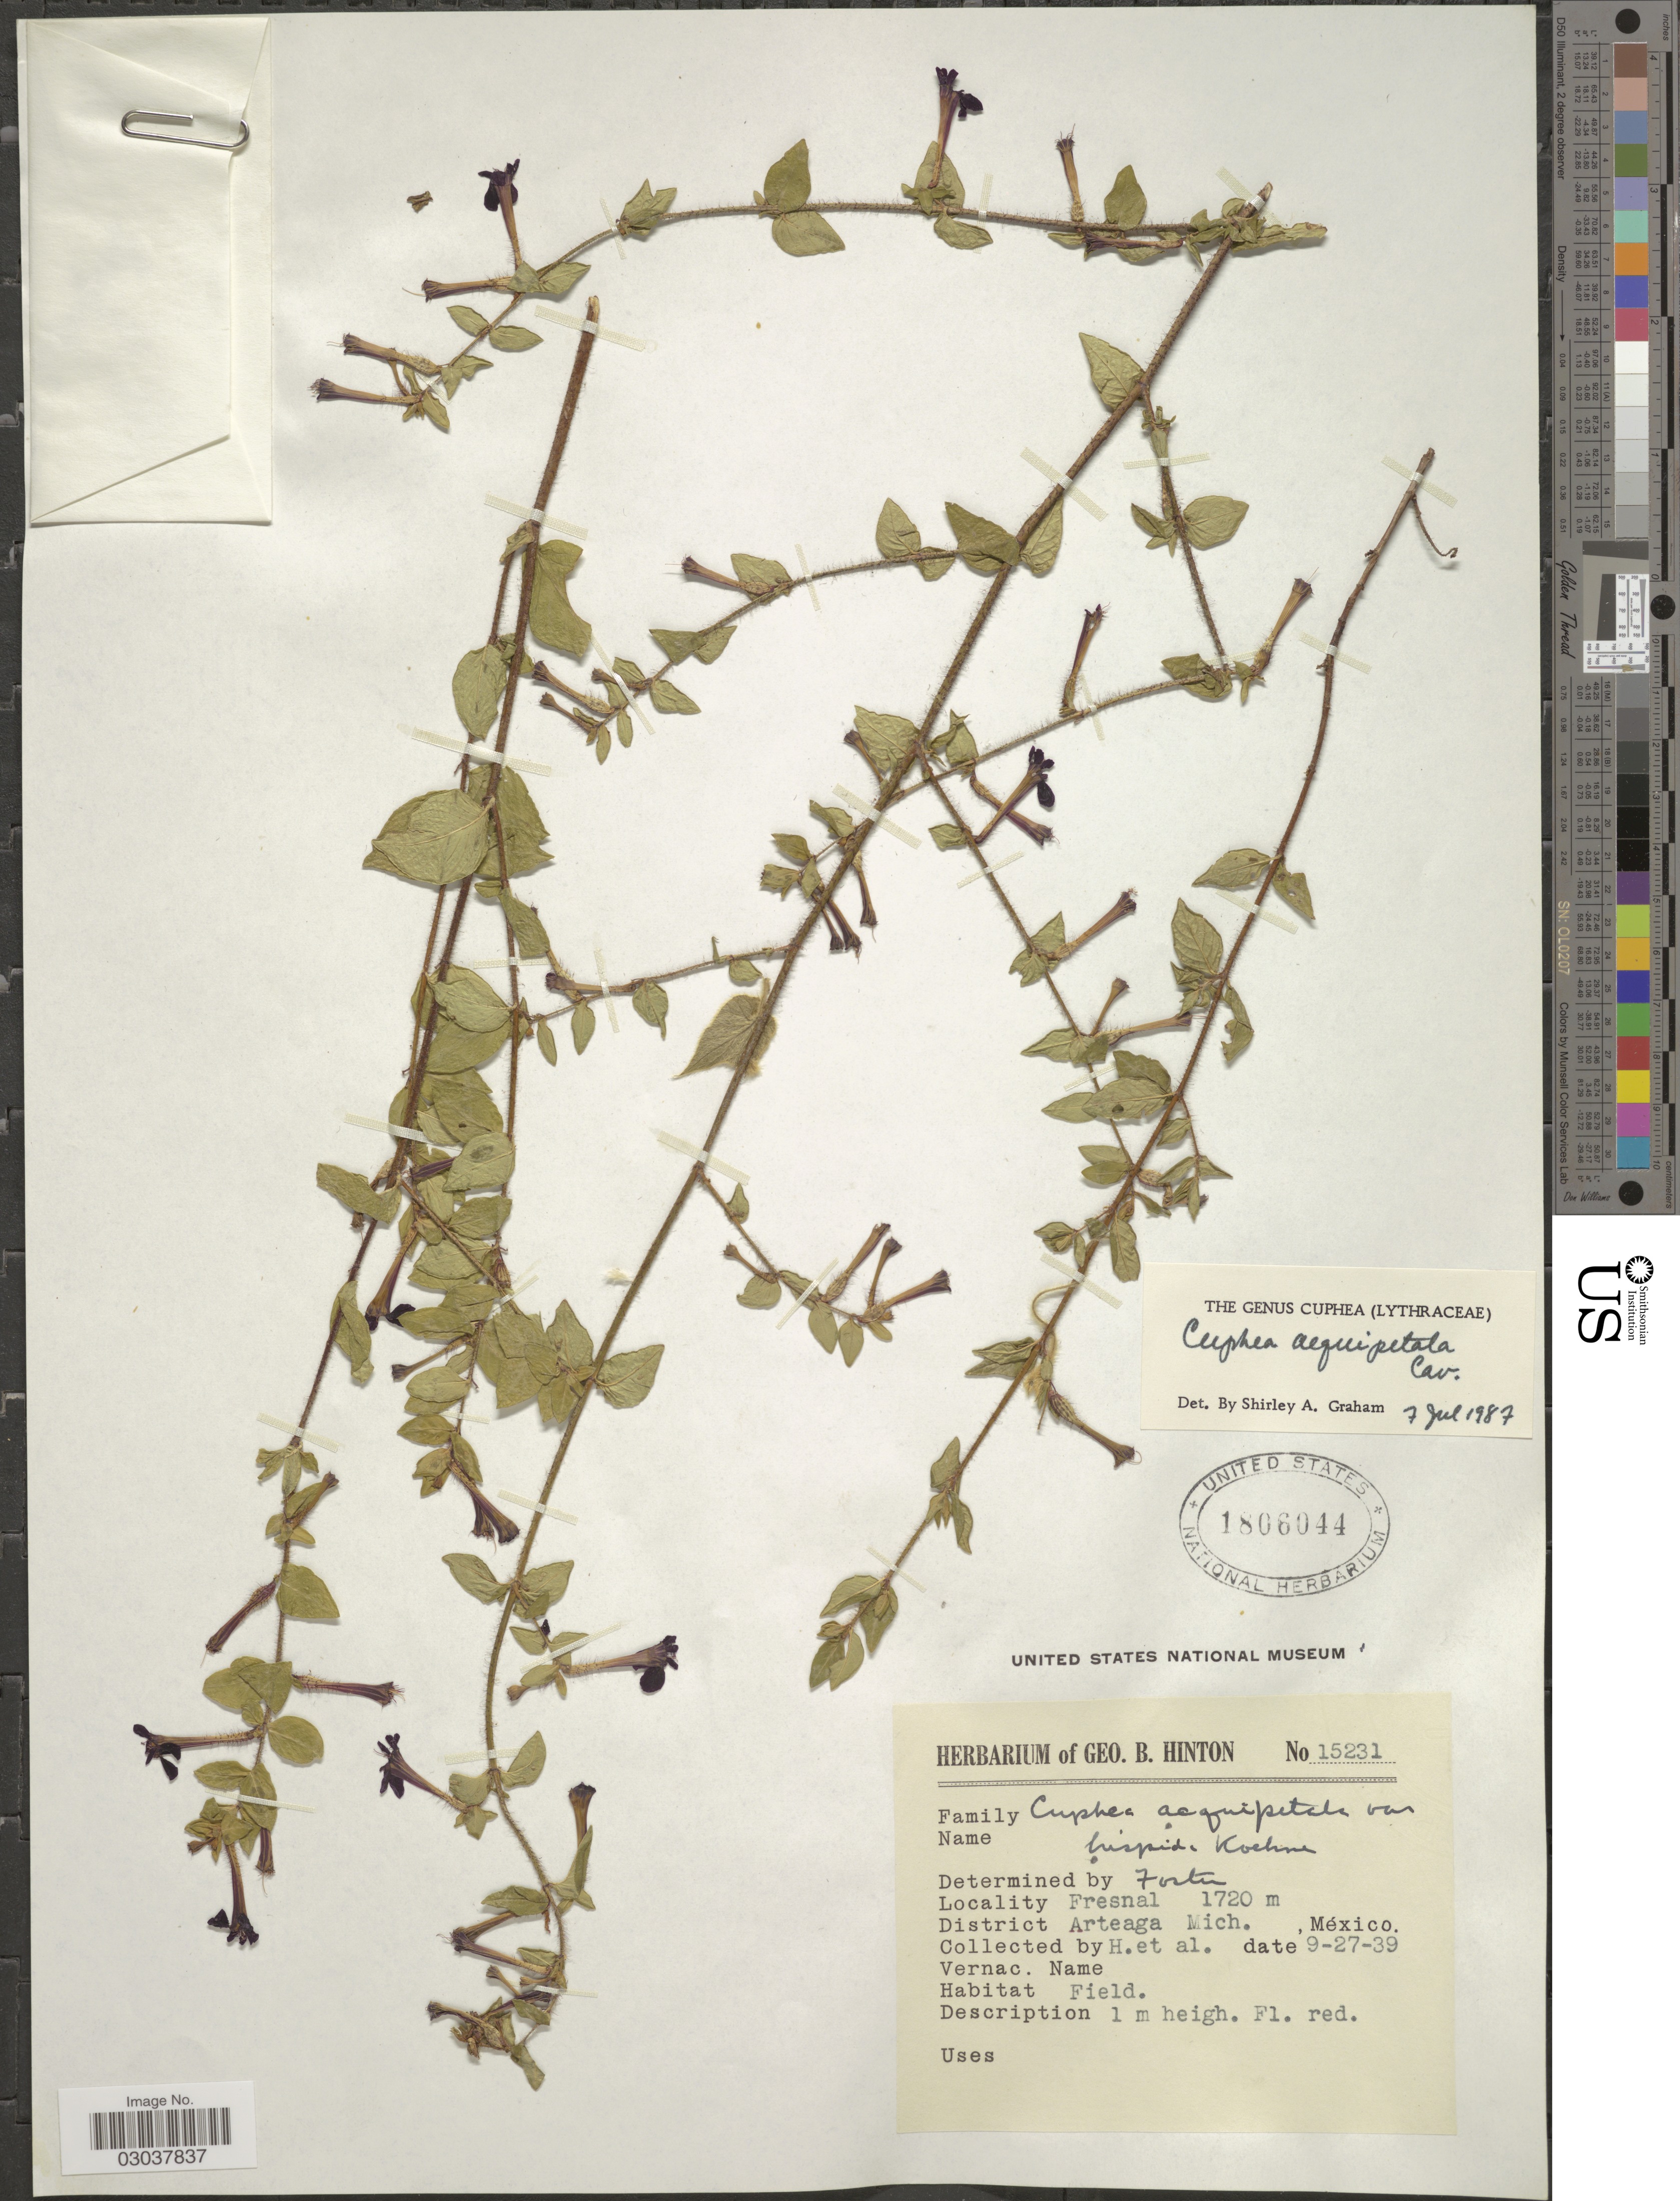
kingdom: Plantae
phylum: Tracheophyta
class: Magnoliopsida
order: Myrtales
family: Lythraceae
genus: Cuphea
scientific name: Cuphea aequipetala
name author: Cav.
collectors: G. B. Hinton & et al.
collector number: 15231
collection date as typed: Transcribed d/m/y: 27/9/39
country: Mexico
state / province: Michoacán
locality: Fresnal. District Arteaga Mich.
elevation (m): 1720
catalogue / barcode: US 1806044